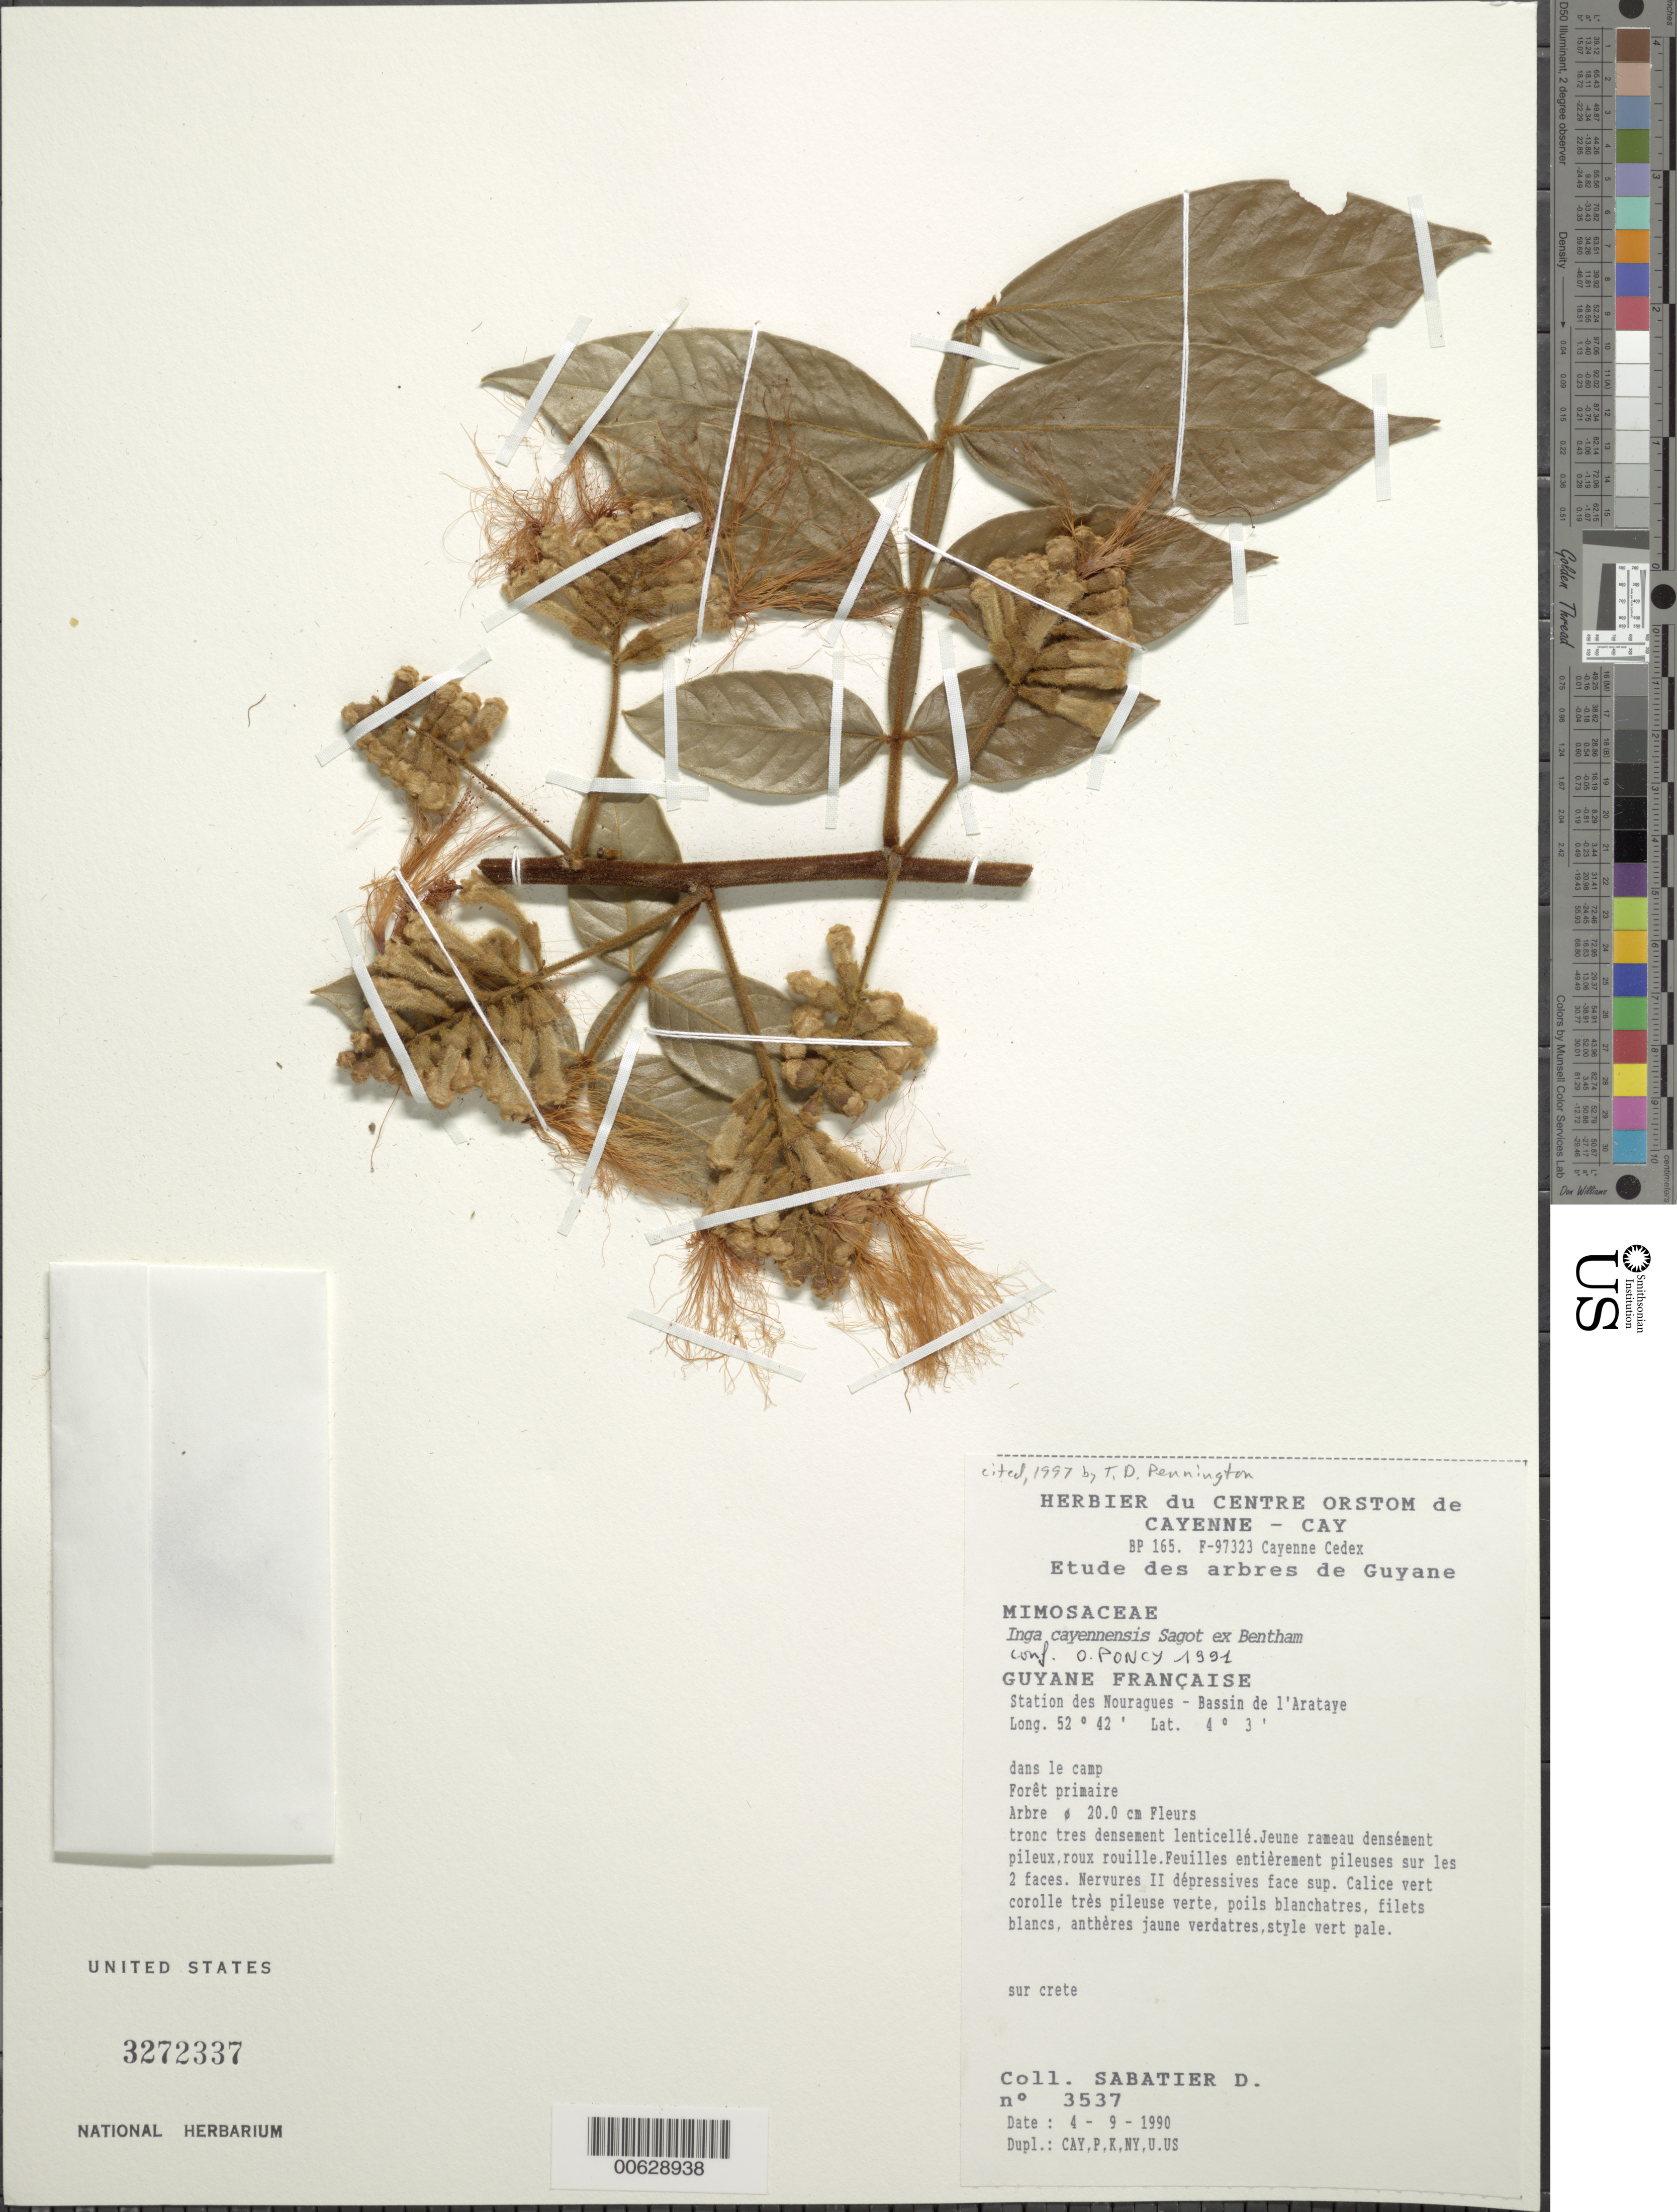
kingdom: Plantae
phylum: Tracheophyta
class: Magnoliopsida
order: Fabales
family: Fabaceae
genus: Inga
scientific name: Inga cayennensis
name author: Sagot ex Benth.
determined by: Poncy, O.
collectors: D. Sabatier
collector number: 3537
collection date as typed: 4-Sep-90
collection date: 1990-09-04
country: French Guiana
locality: Station des Nouragues, Bassin de l'Approuague, Arataye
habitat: Primary forest, sur crete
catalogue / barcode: US 3272337